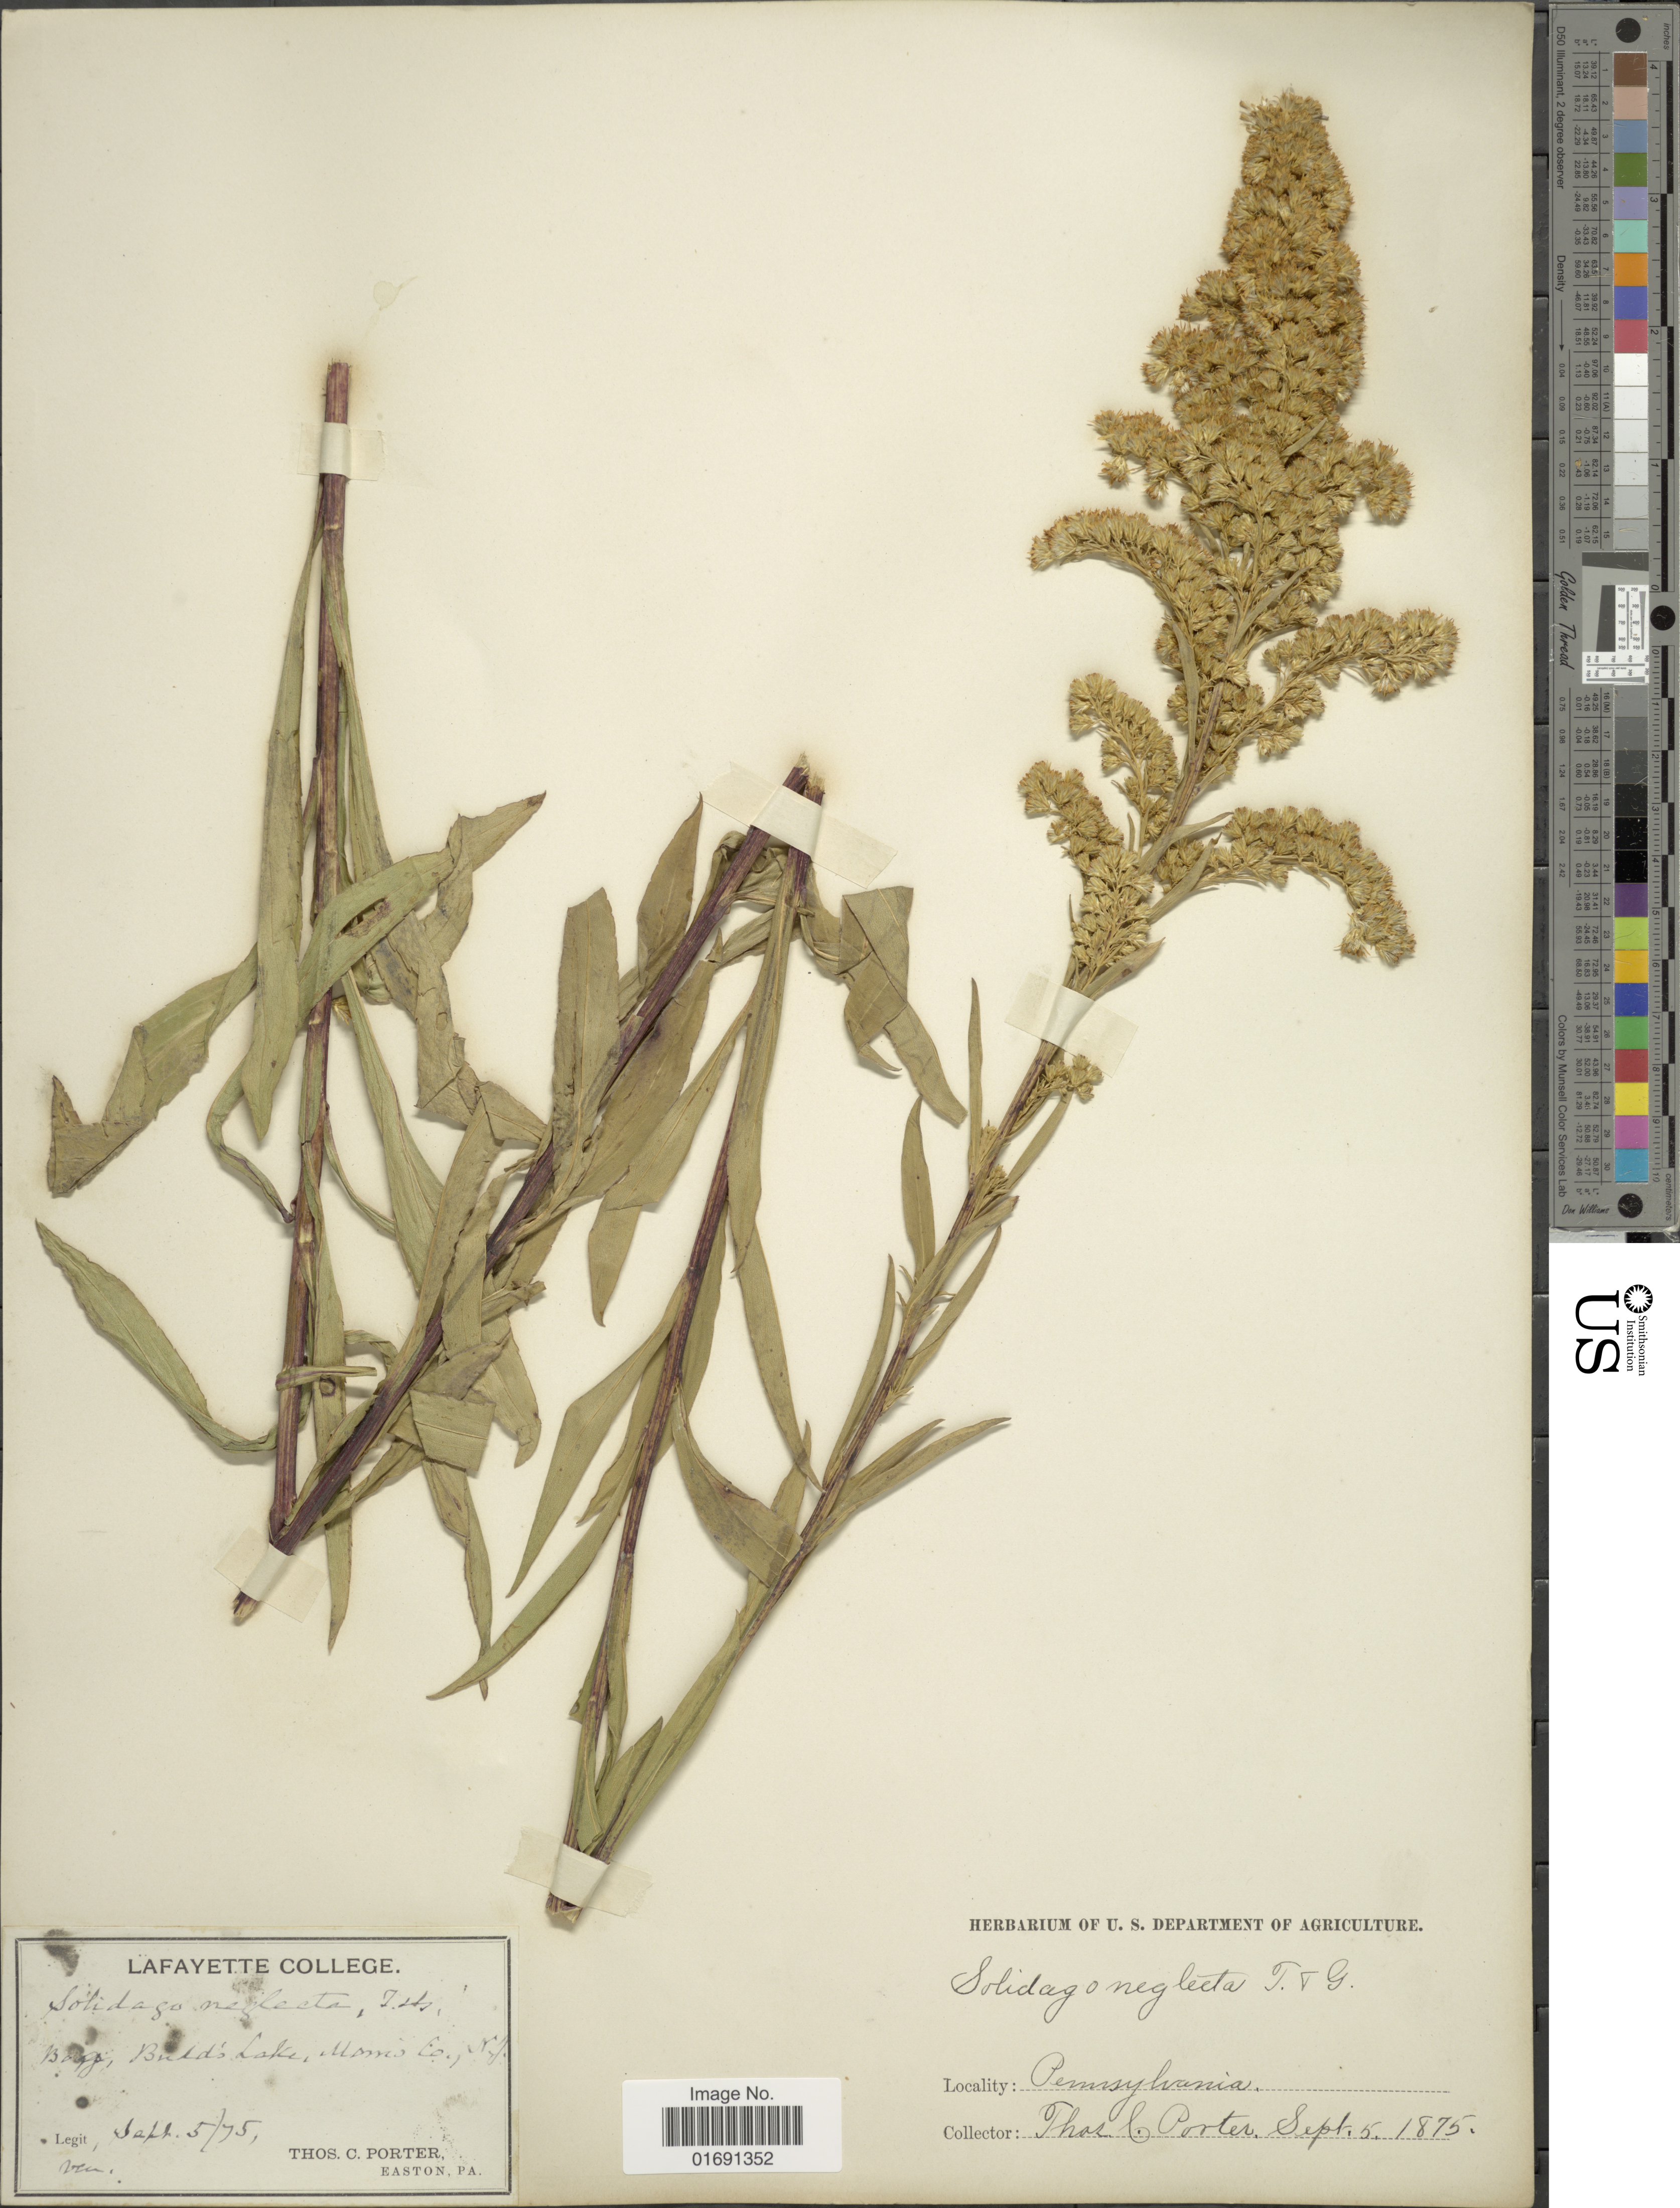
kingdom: Plantae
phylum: Tracheophyta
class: Magnoliopsida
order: Asterales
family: Asteraceae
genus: Solidago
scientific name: Solidago uniligulata var. neglecta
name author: Fernald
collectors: T. C. Porter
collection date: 1875-09-05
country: United States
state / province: New Jersey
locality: Budd's Lake, Morris Co.